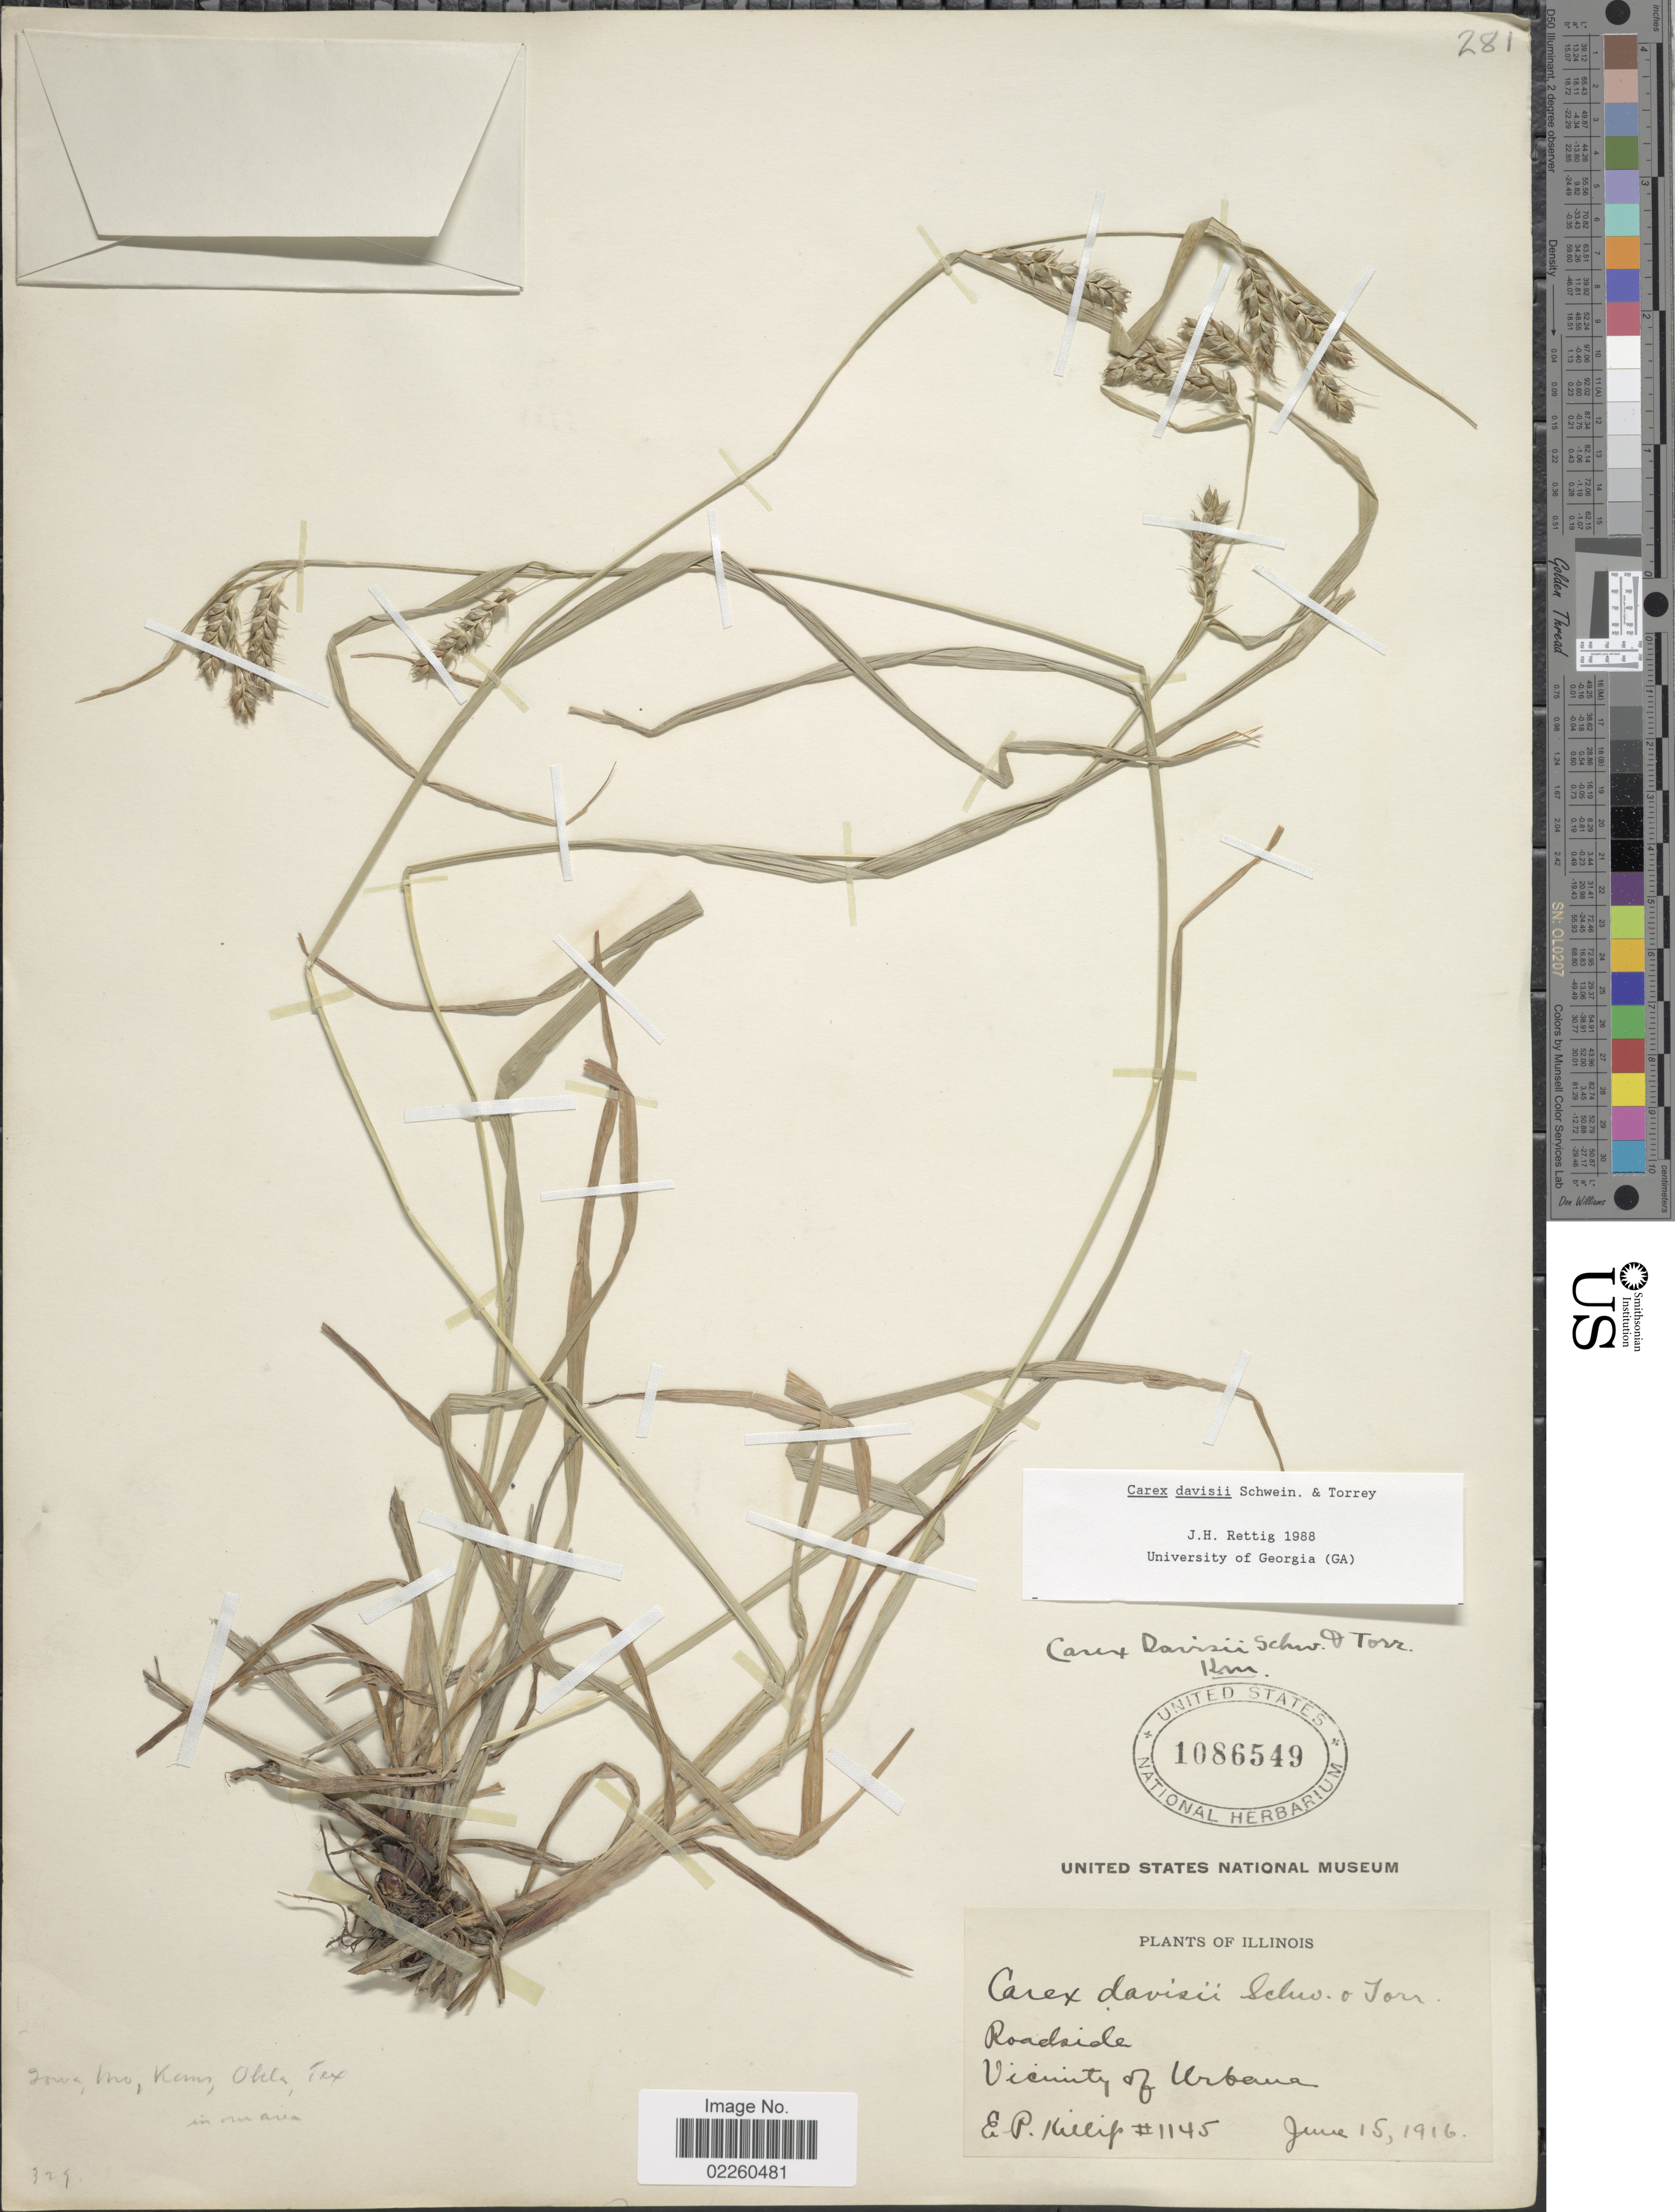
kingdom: Plantae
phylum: Tracheophyta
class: Liliopsida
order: Poales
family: Cyperaceae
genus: Carex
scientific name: Carex davisii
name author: Schwein. & Torr.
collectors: E. P. Killip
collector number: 1145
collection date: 1916-06-15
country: United States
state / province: Illinois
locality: Roadside. Vicinity of Urbana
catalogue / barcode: US 1086549